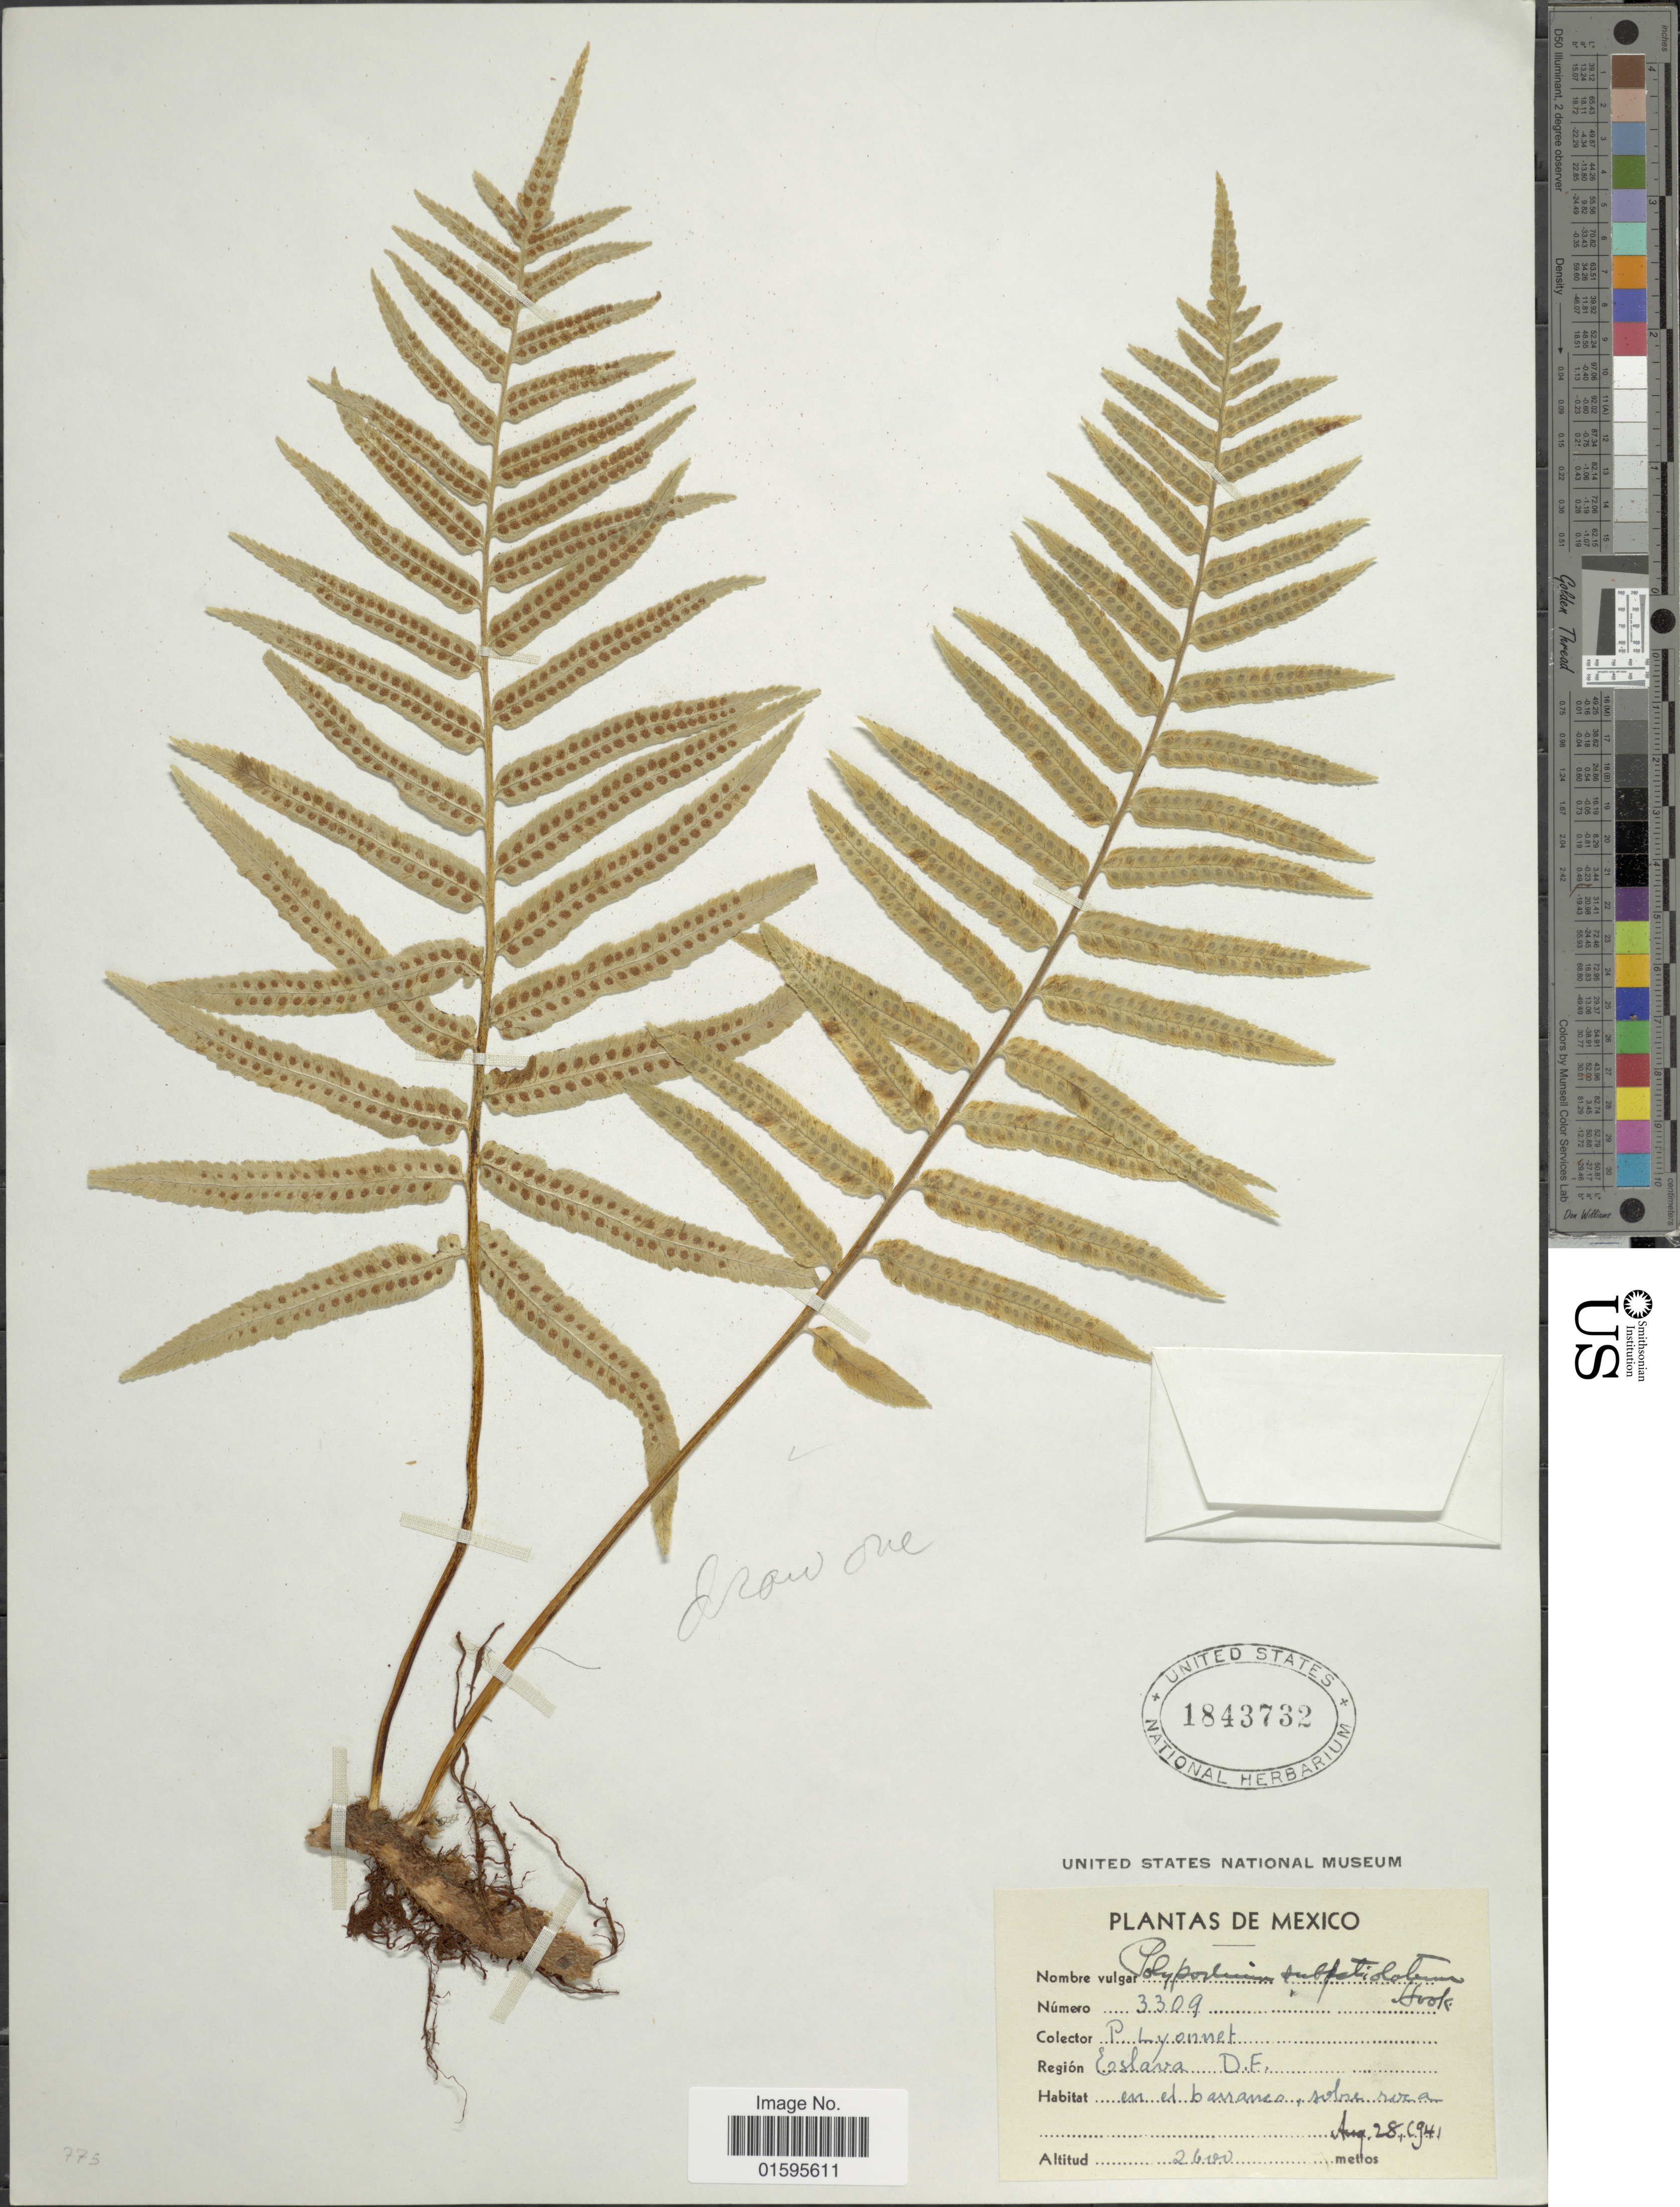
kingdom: Plantae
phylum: Tracheophyta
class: Polypodiopsida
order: Polypodiales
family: Polypodiaceae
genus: Polypodium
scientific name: Polypodium subpetiolatum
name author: Hook.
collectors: P. Lyonnet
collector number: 3309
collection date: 1941-08-28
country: Mexico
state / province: Distrito Federal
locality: Eslava, D. F.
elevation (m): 2600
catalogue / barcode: US 1843732